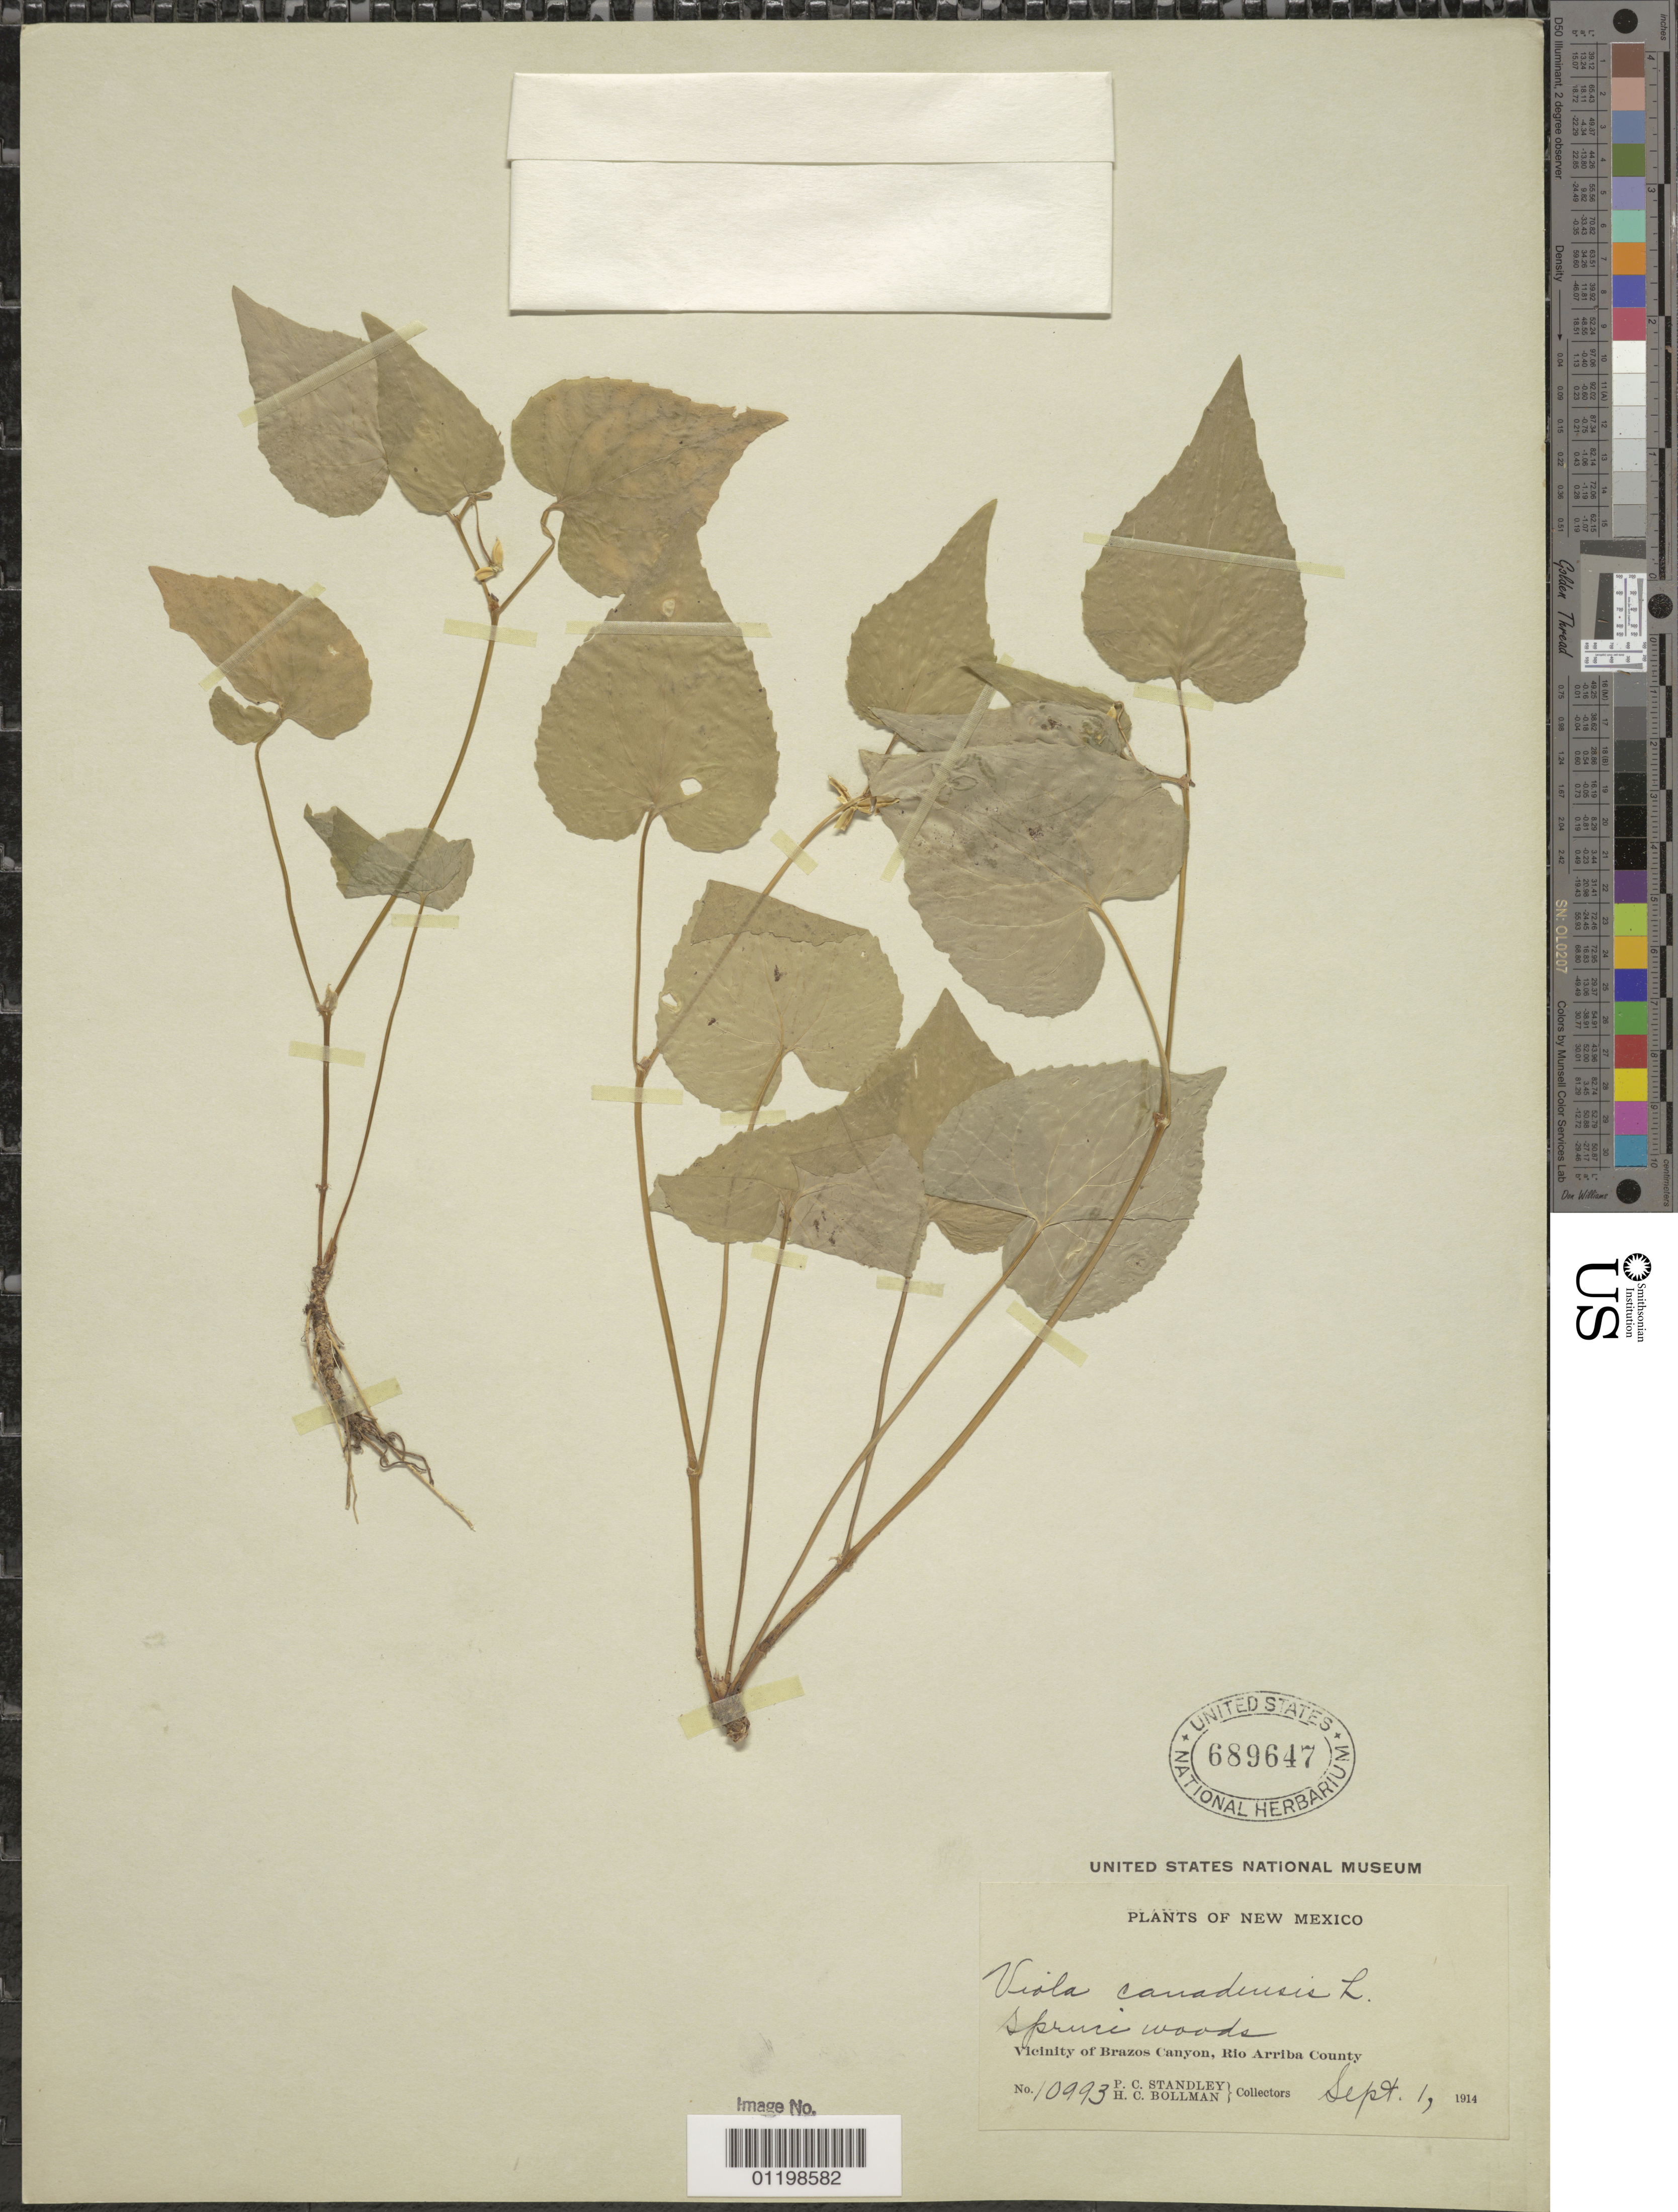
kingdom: Plantae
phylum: Tracheophyta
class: Magnoliopsida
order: Malpighiales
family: Violaceae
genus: Viola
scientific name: Viola canadensis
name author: L.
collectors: P. C. Standley & H. C. Bollman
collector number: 10993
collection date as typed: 01 Sep 1914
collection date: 1914-09-01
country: United States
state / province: New Mexico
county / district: Rio Arriba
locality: Brazos Canyon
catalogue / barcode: US 689647